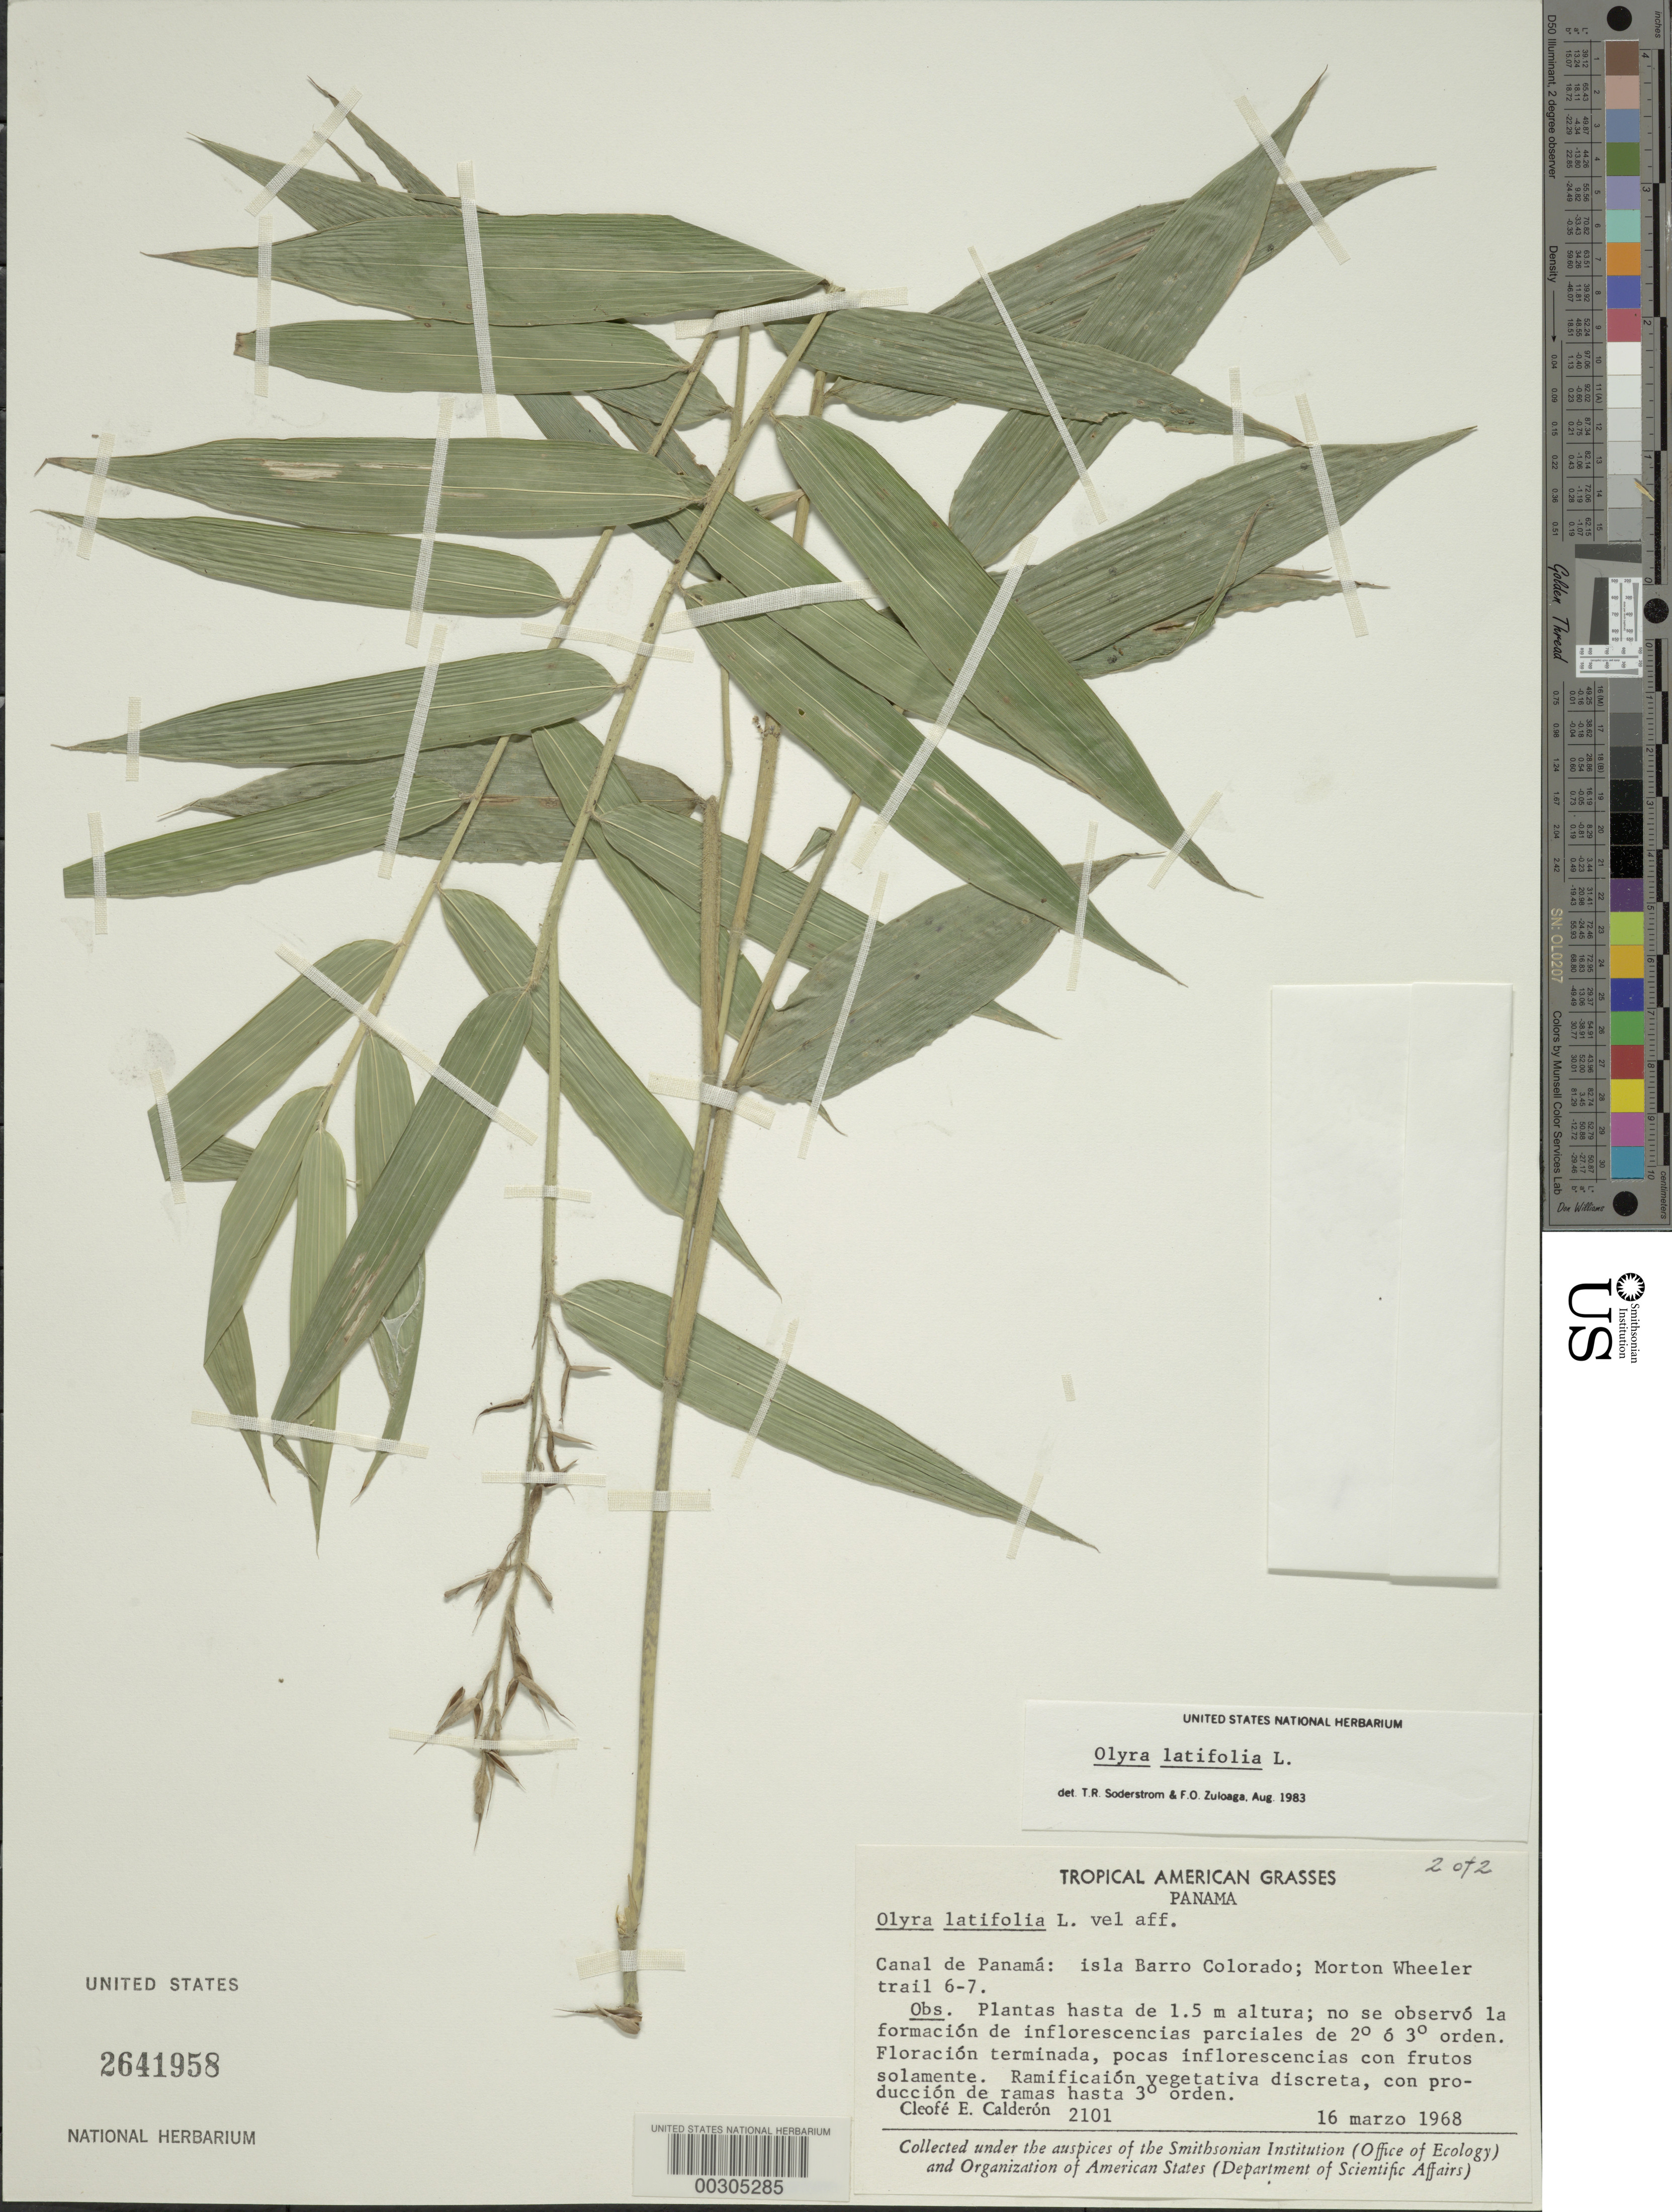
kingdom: Plantae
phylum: Tracheophyta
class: Liliopsida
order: Poales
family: Poaceae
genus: Olyra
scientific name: Olyra latifolia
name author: L.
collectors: C. E. Calderón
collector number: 2101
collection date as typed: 16 Mar 1968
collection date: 1968-03-16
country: Panama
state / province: Panamá Oeste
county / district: Canal Zone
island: Barro Colorado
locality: Barro Colorado I.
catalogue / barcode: US 2641958